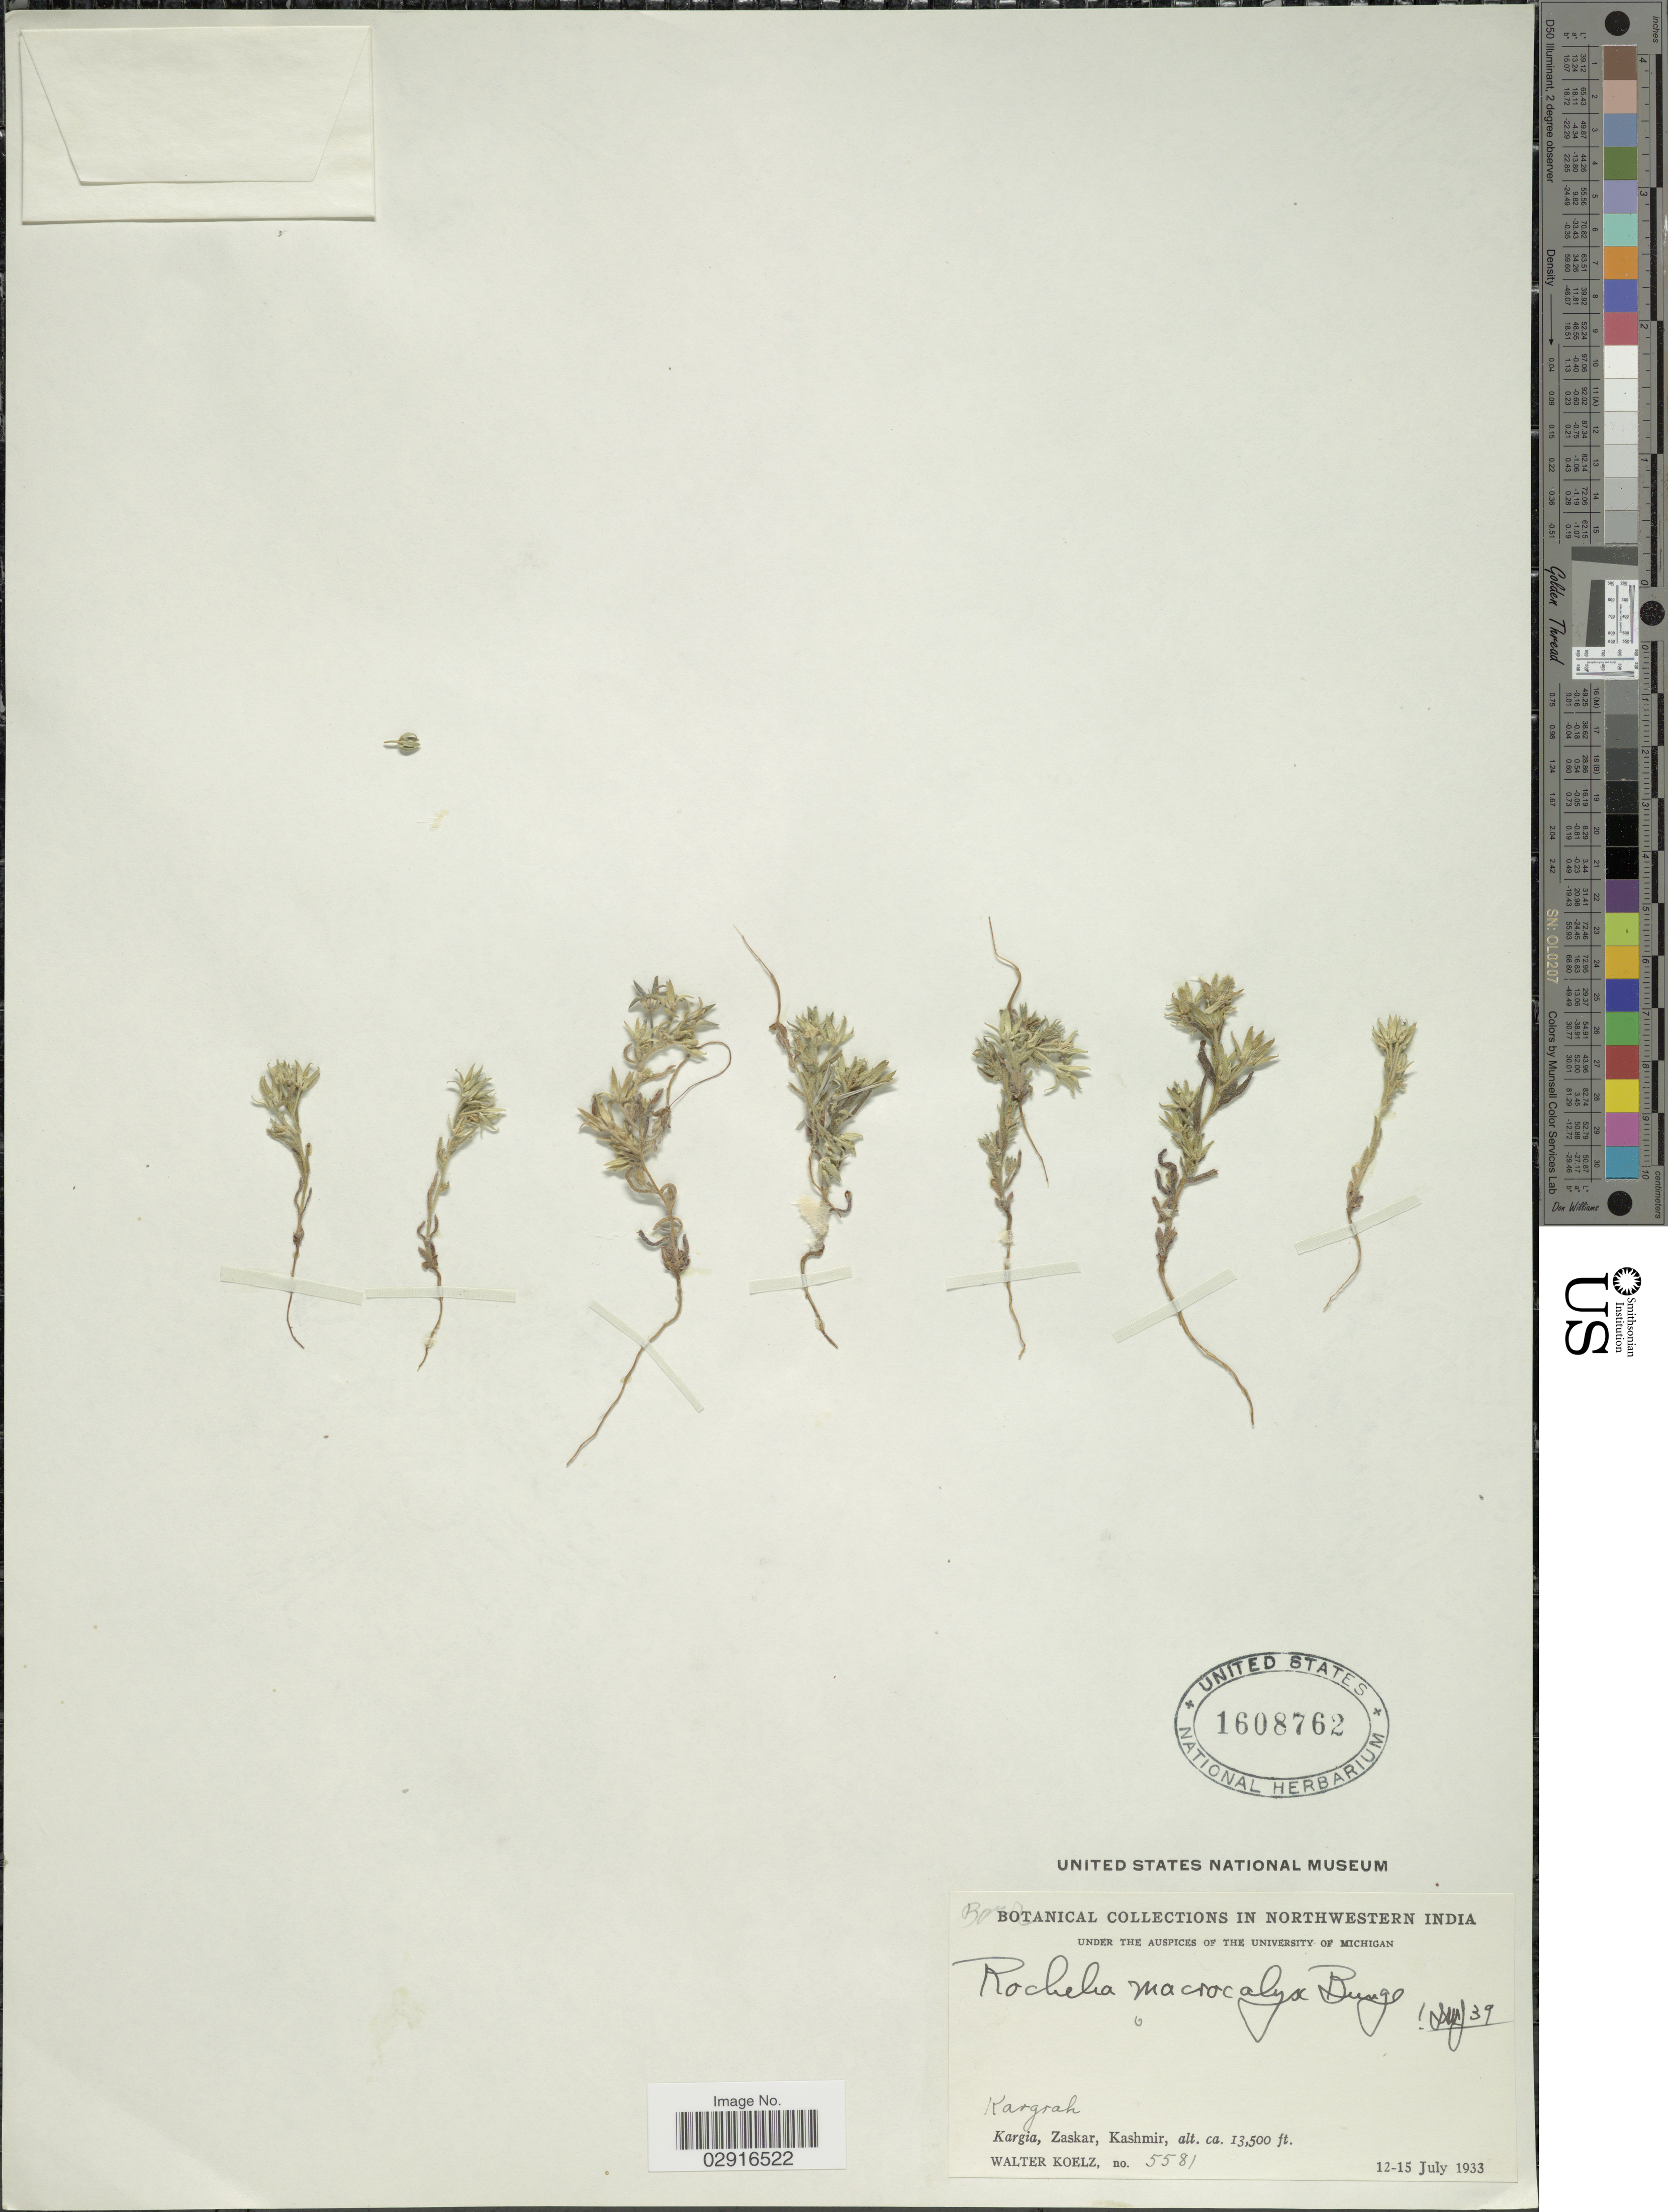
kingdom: Plantae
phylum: Tracheophyta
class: Magnoliopsida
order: Boraginales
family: Boraginaceae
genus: Rochelia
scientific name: Rochelia macrocalyx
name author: Bunge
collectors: W. N. Koelz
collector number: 5581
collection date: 1933-07-12/1933-07-15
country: India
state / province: Jammu and Kashmir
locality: Northwestern India. Kargrah. Kargia, Zaskar, Kashmir.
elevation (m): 4115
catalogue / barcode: US 1608762